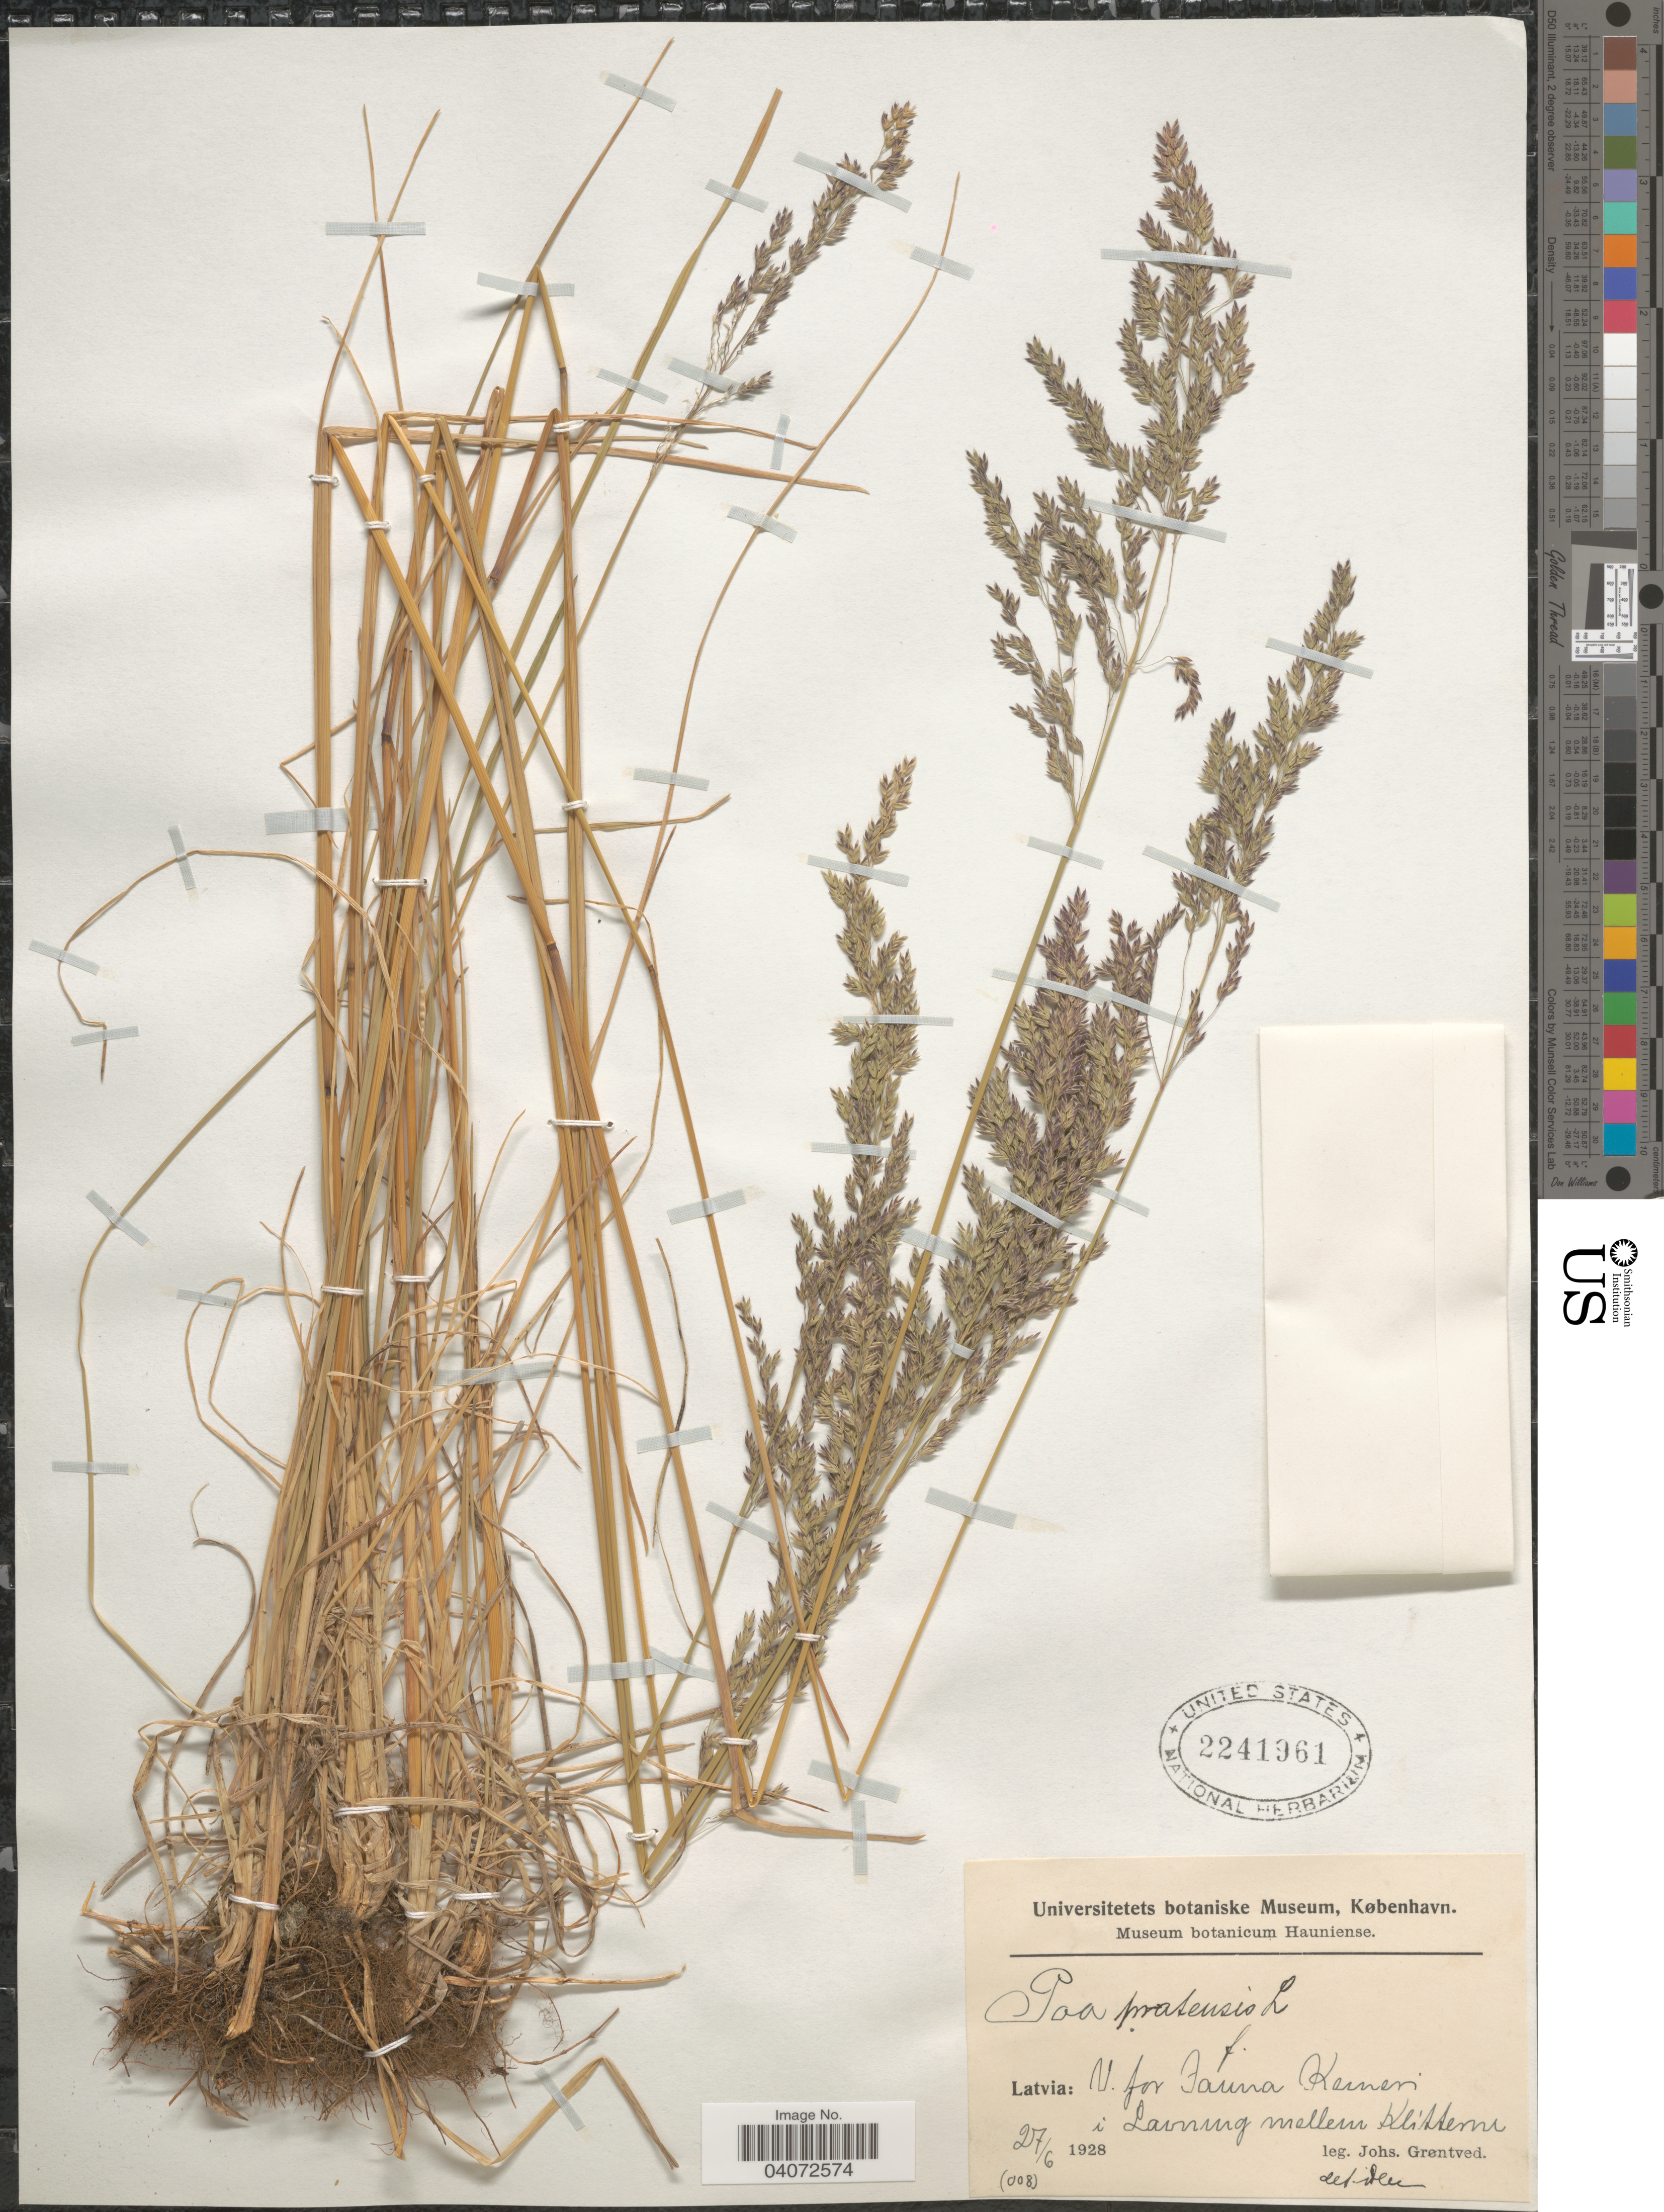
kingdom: Plantae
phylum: Tracheophyta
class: Liliopsida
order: Poales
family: Poaceae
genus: Poa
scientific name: Poa pratensis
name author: L.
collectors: J. Grontved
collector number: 008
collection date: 1928-06-27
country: Latvia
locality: V. for Fauna Kernen i Lavnung mellern Klitterne.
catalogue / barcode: US 2241961